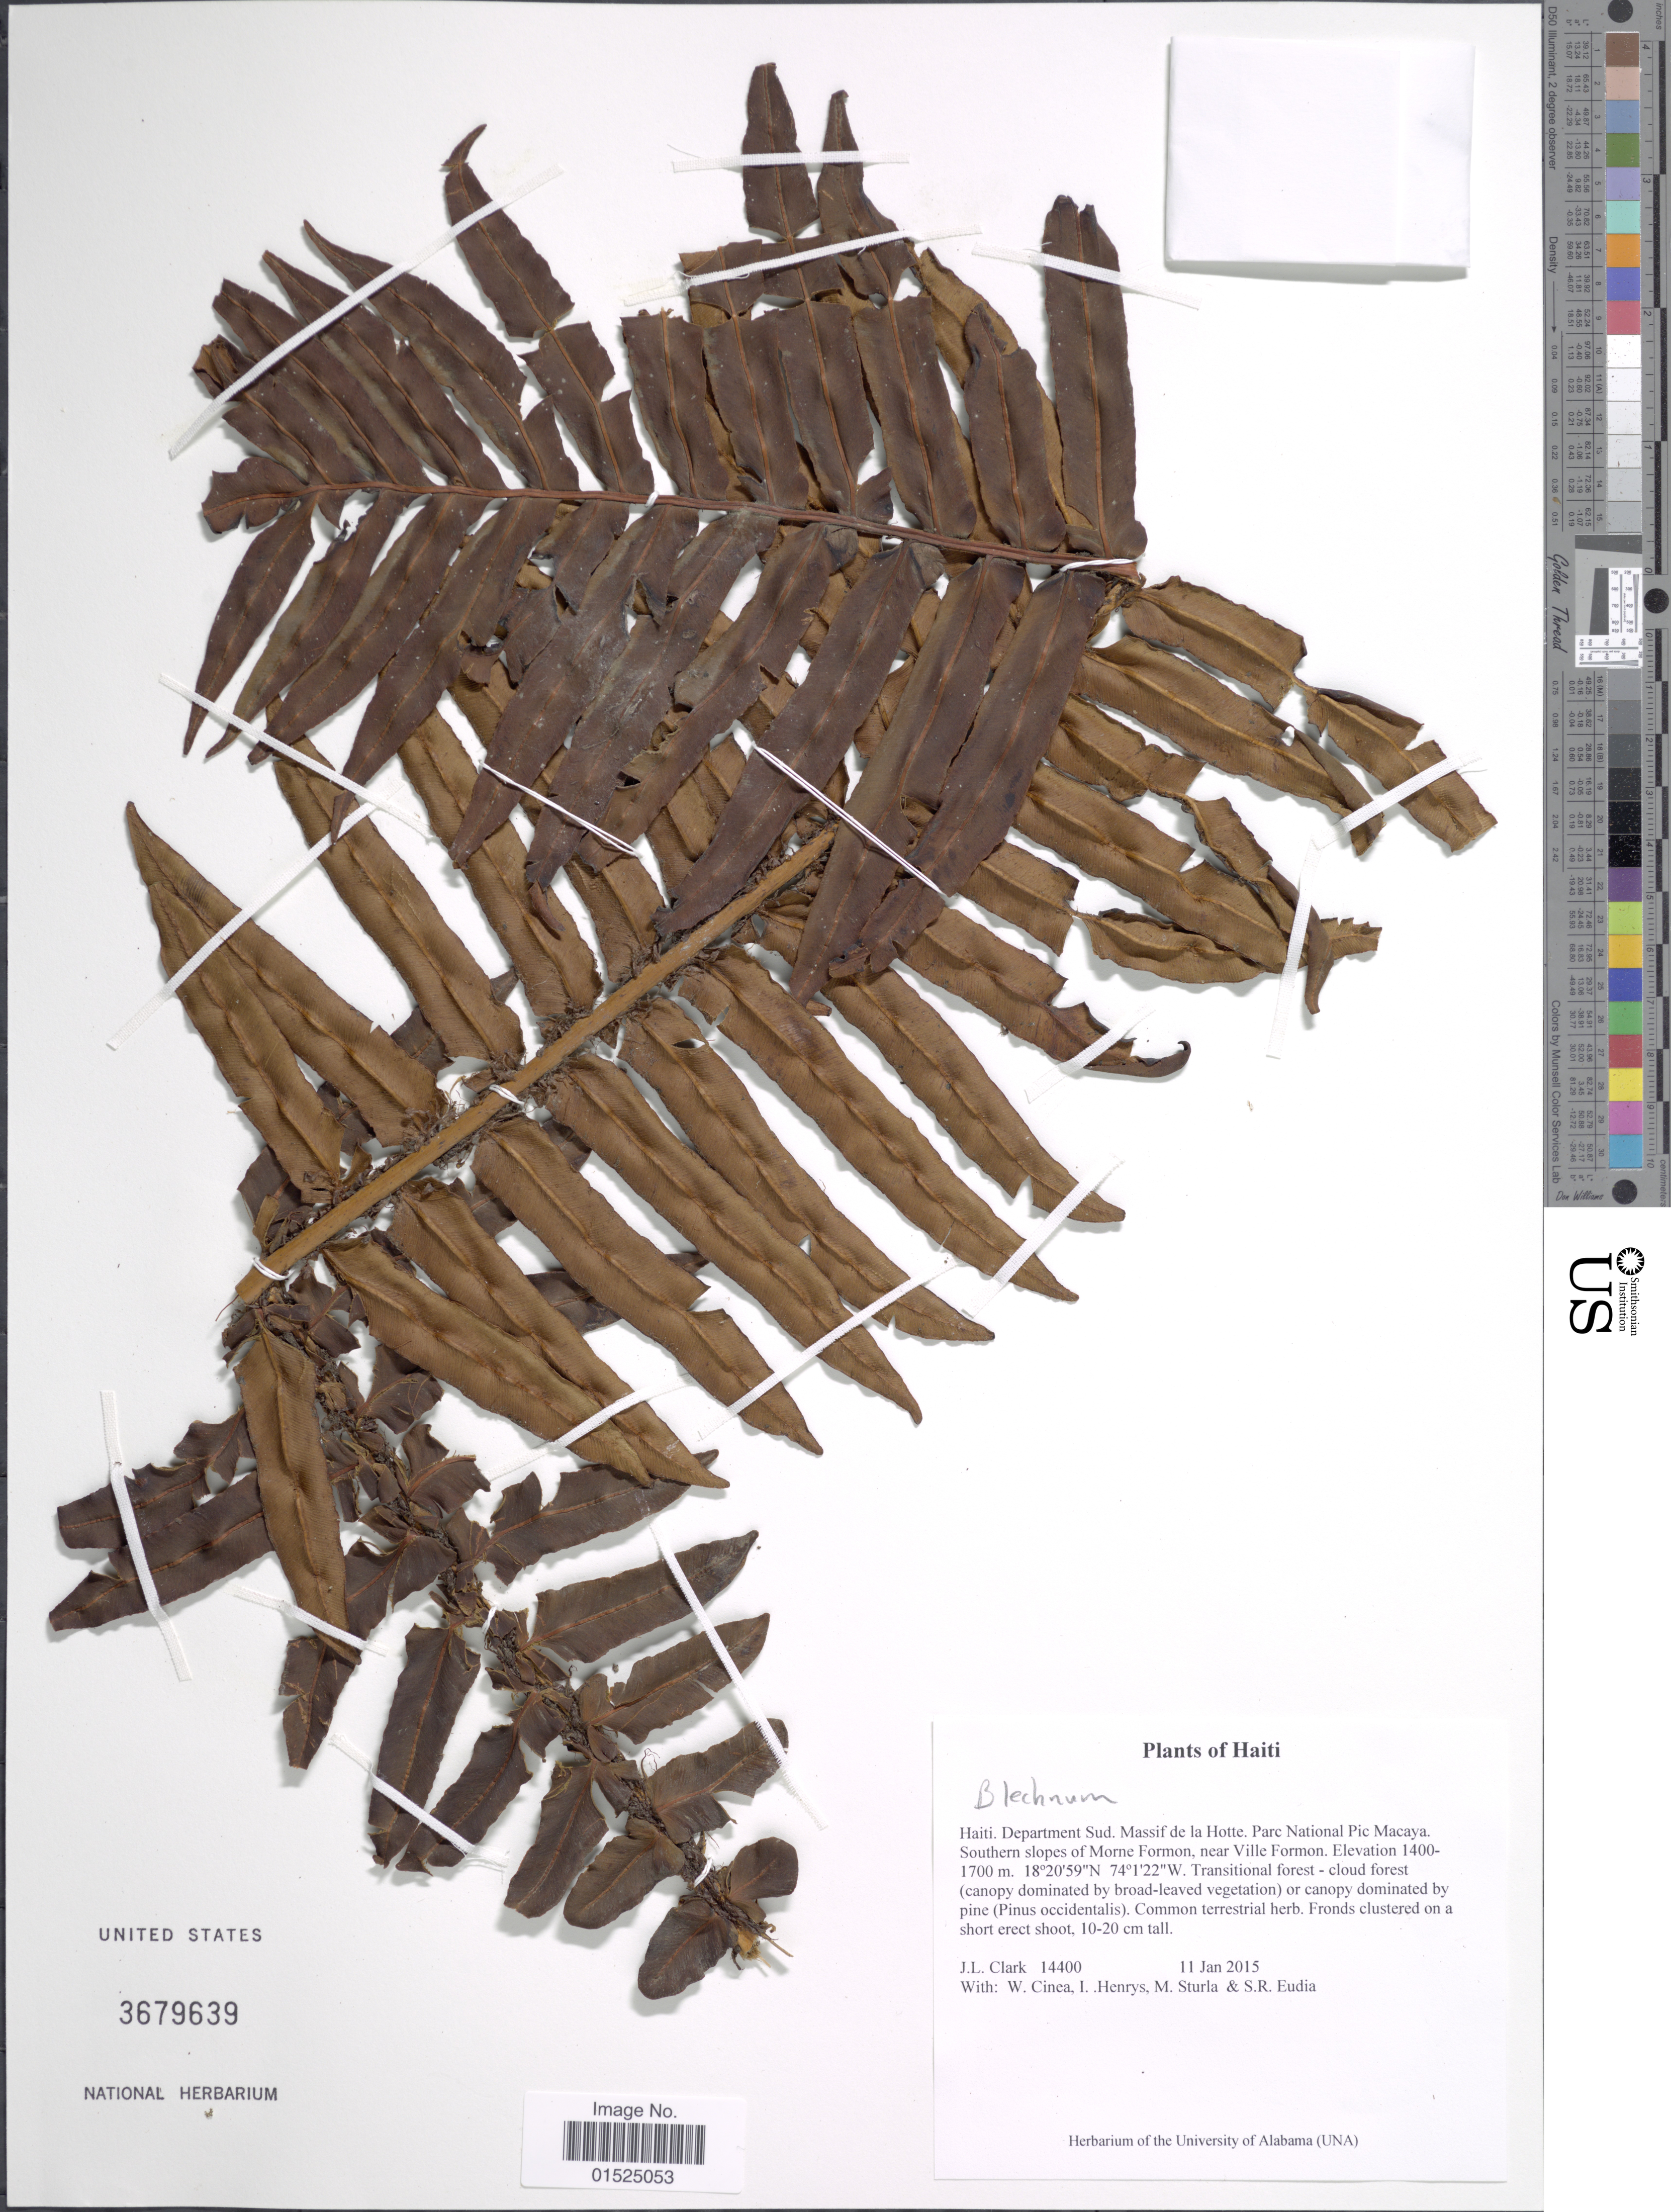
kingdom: Plantae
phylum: Tracheophyta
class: Polypodiopsida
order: Polypodiales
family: Blechnaceae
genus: Blechnum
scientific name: Blechnum sp.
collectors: J. L. Clark, W. Cinea, I. Henrys, M. Sturla & et al.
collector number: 14400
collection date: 2015-01-11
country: Haiti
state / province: Sud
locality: Department Sud. Massif de la Hotte. Parc National Pic Macaya. Southern slopes of Morne Formon, near Ville Formon.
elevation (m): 1400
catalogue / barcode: US 3679639